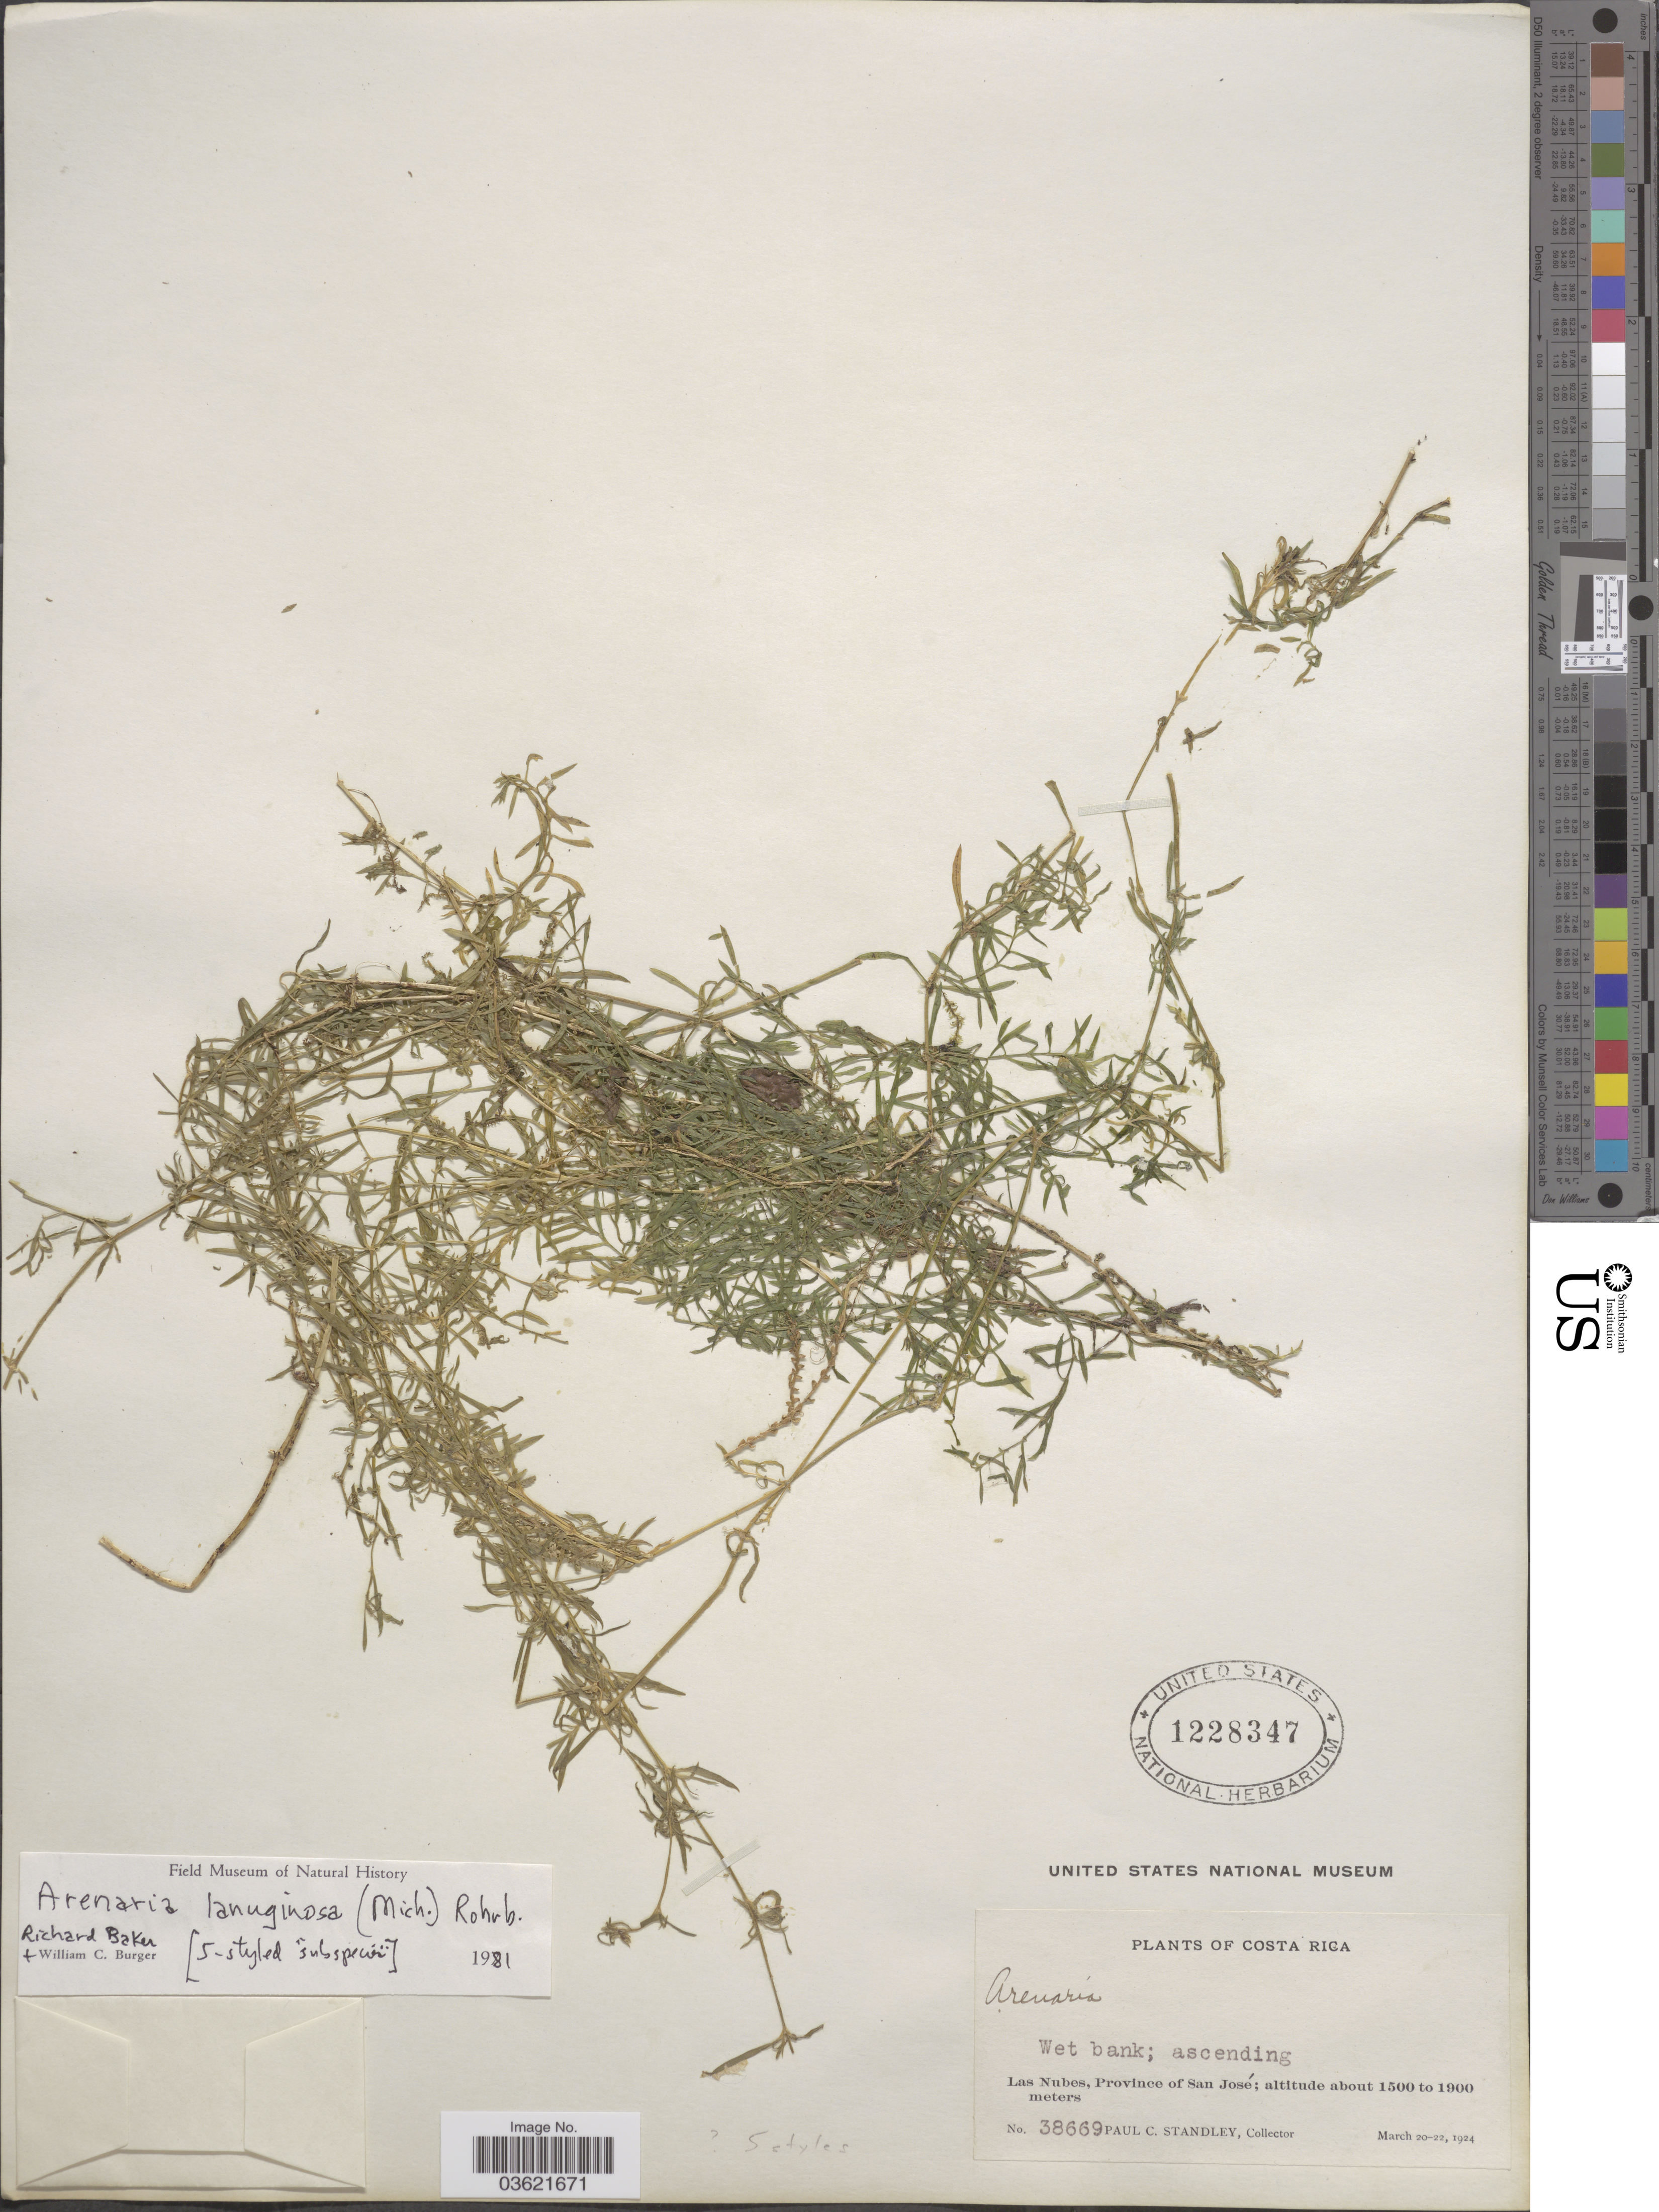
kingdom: Plantae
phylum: Tracheophyta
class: Magnoliopsida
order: Caryophyllales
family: Caryophyllaceae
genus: Arenaria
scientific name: Arenaria lanuginosa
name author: (Michx.) Rohrb.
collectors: P. C. Standley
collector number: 38669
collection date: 1924-03-20/1924-03-22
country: Costa Rica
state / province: San José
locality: Las Nubes.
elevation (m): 1500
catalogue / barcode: US 1228347